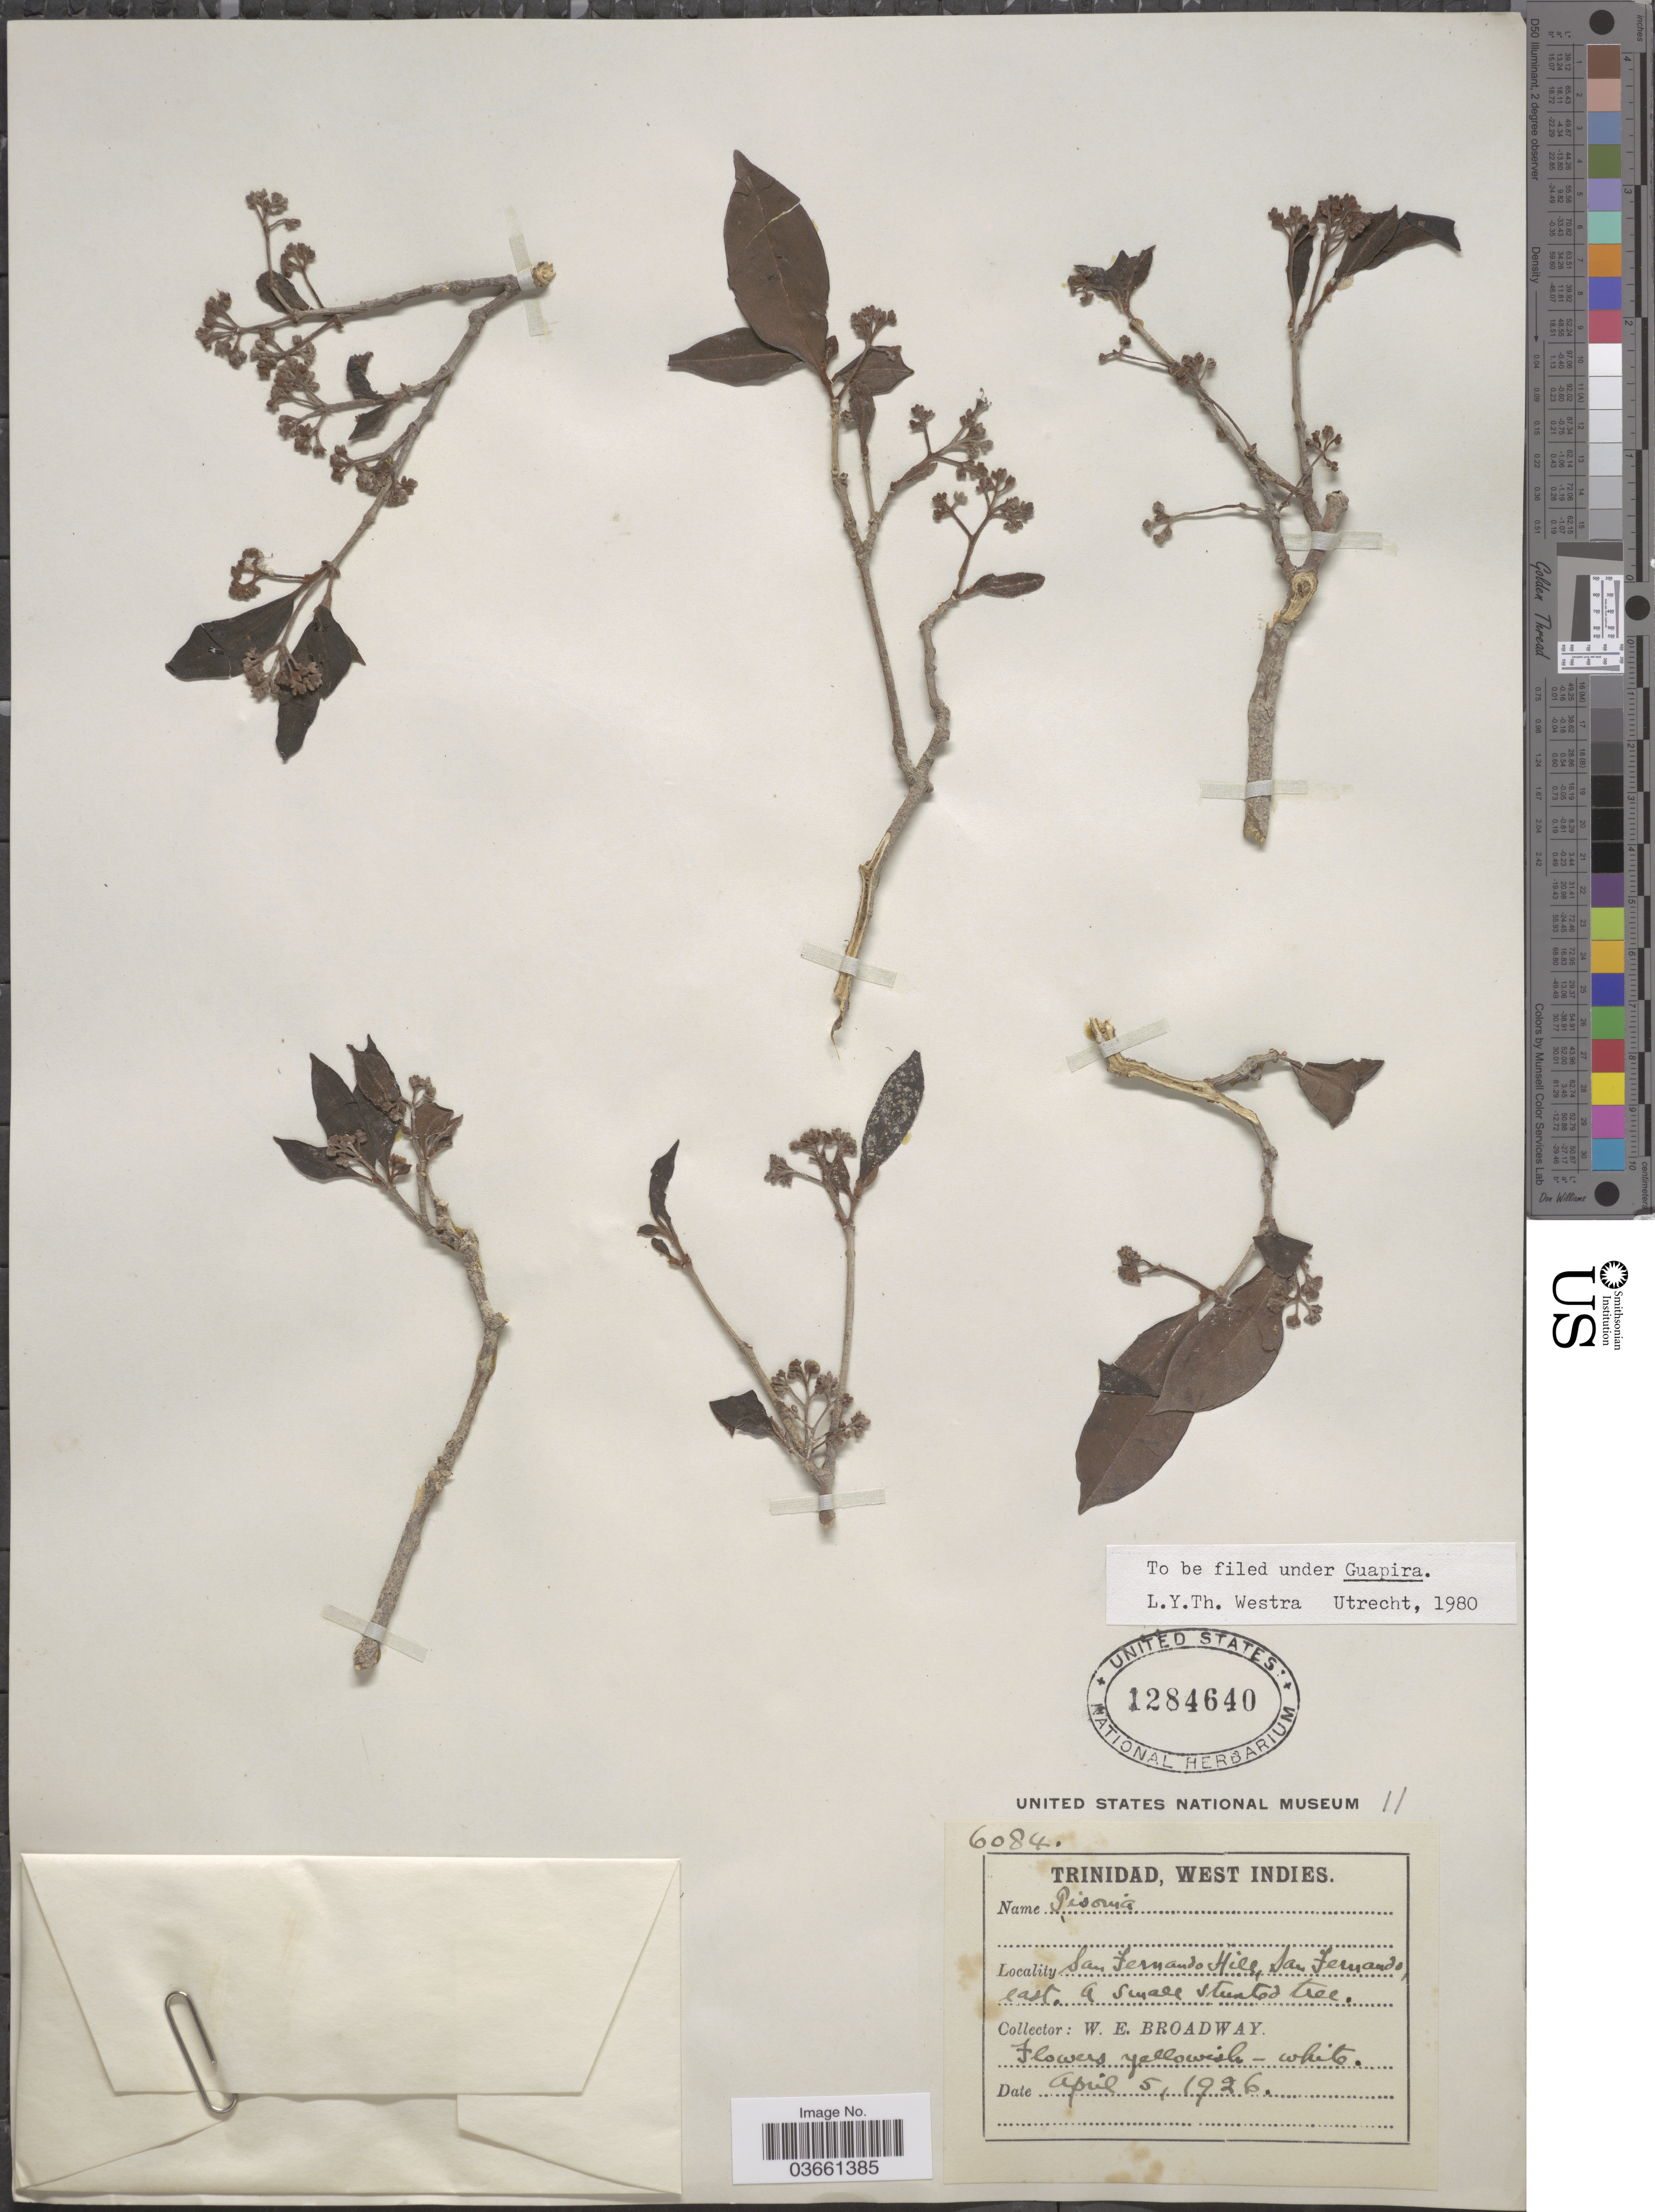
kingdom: Plantae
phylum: Tracheophyta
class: Magnoliopsida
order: Caryophyllales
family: Nyctaginaceae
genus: Guapira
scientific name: Guapira sp.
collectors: W. E. Broadway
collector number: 6084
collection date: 1926-04-05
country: Trinidad and Tobago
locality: Trinidad, West Indies. San Fernado Hill, San Fernando, east.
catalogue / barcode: US 1284640